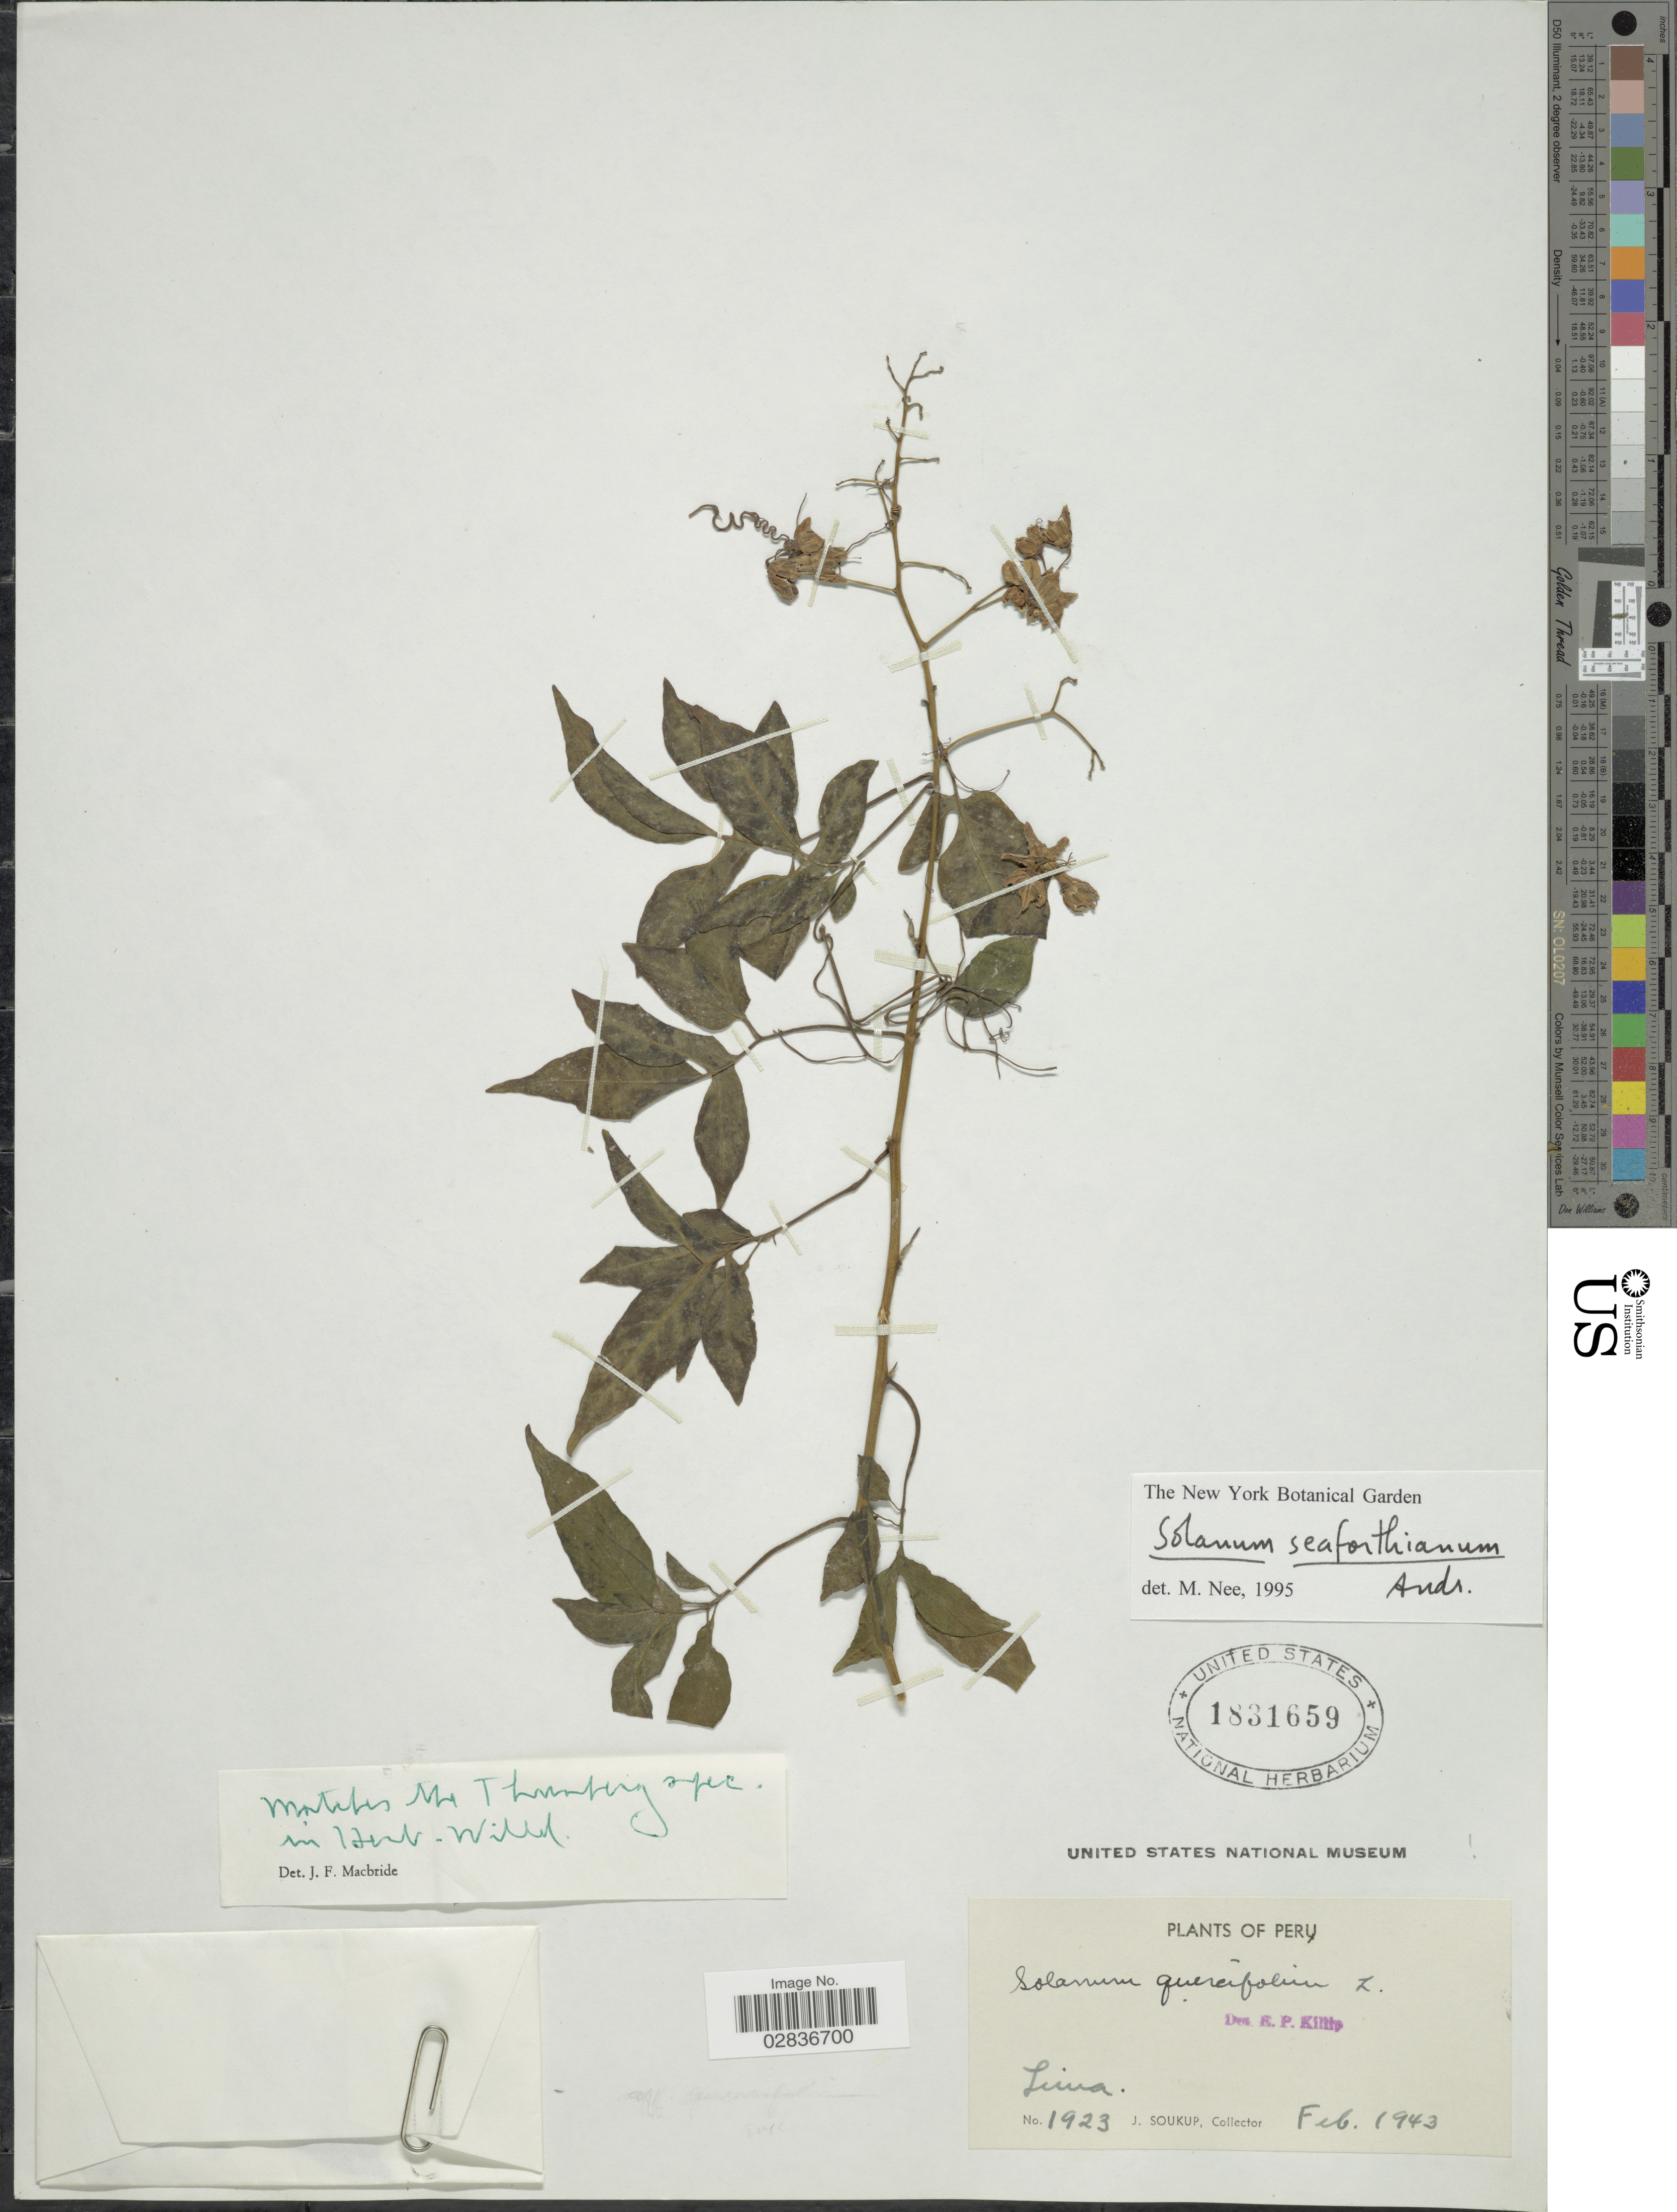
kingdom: Plantae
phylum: Tracheophyta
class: Magnoliopsida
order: Solanales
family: Solanaceae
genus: Solanum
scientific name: Solanum seaforthianum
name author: Andrews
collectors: J. Soukup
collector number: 1923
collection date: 1943-02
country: Peru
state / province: Lima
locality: Lima.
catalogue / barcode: US 1831659